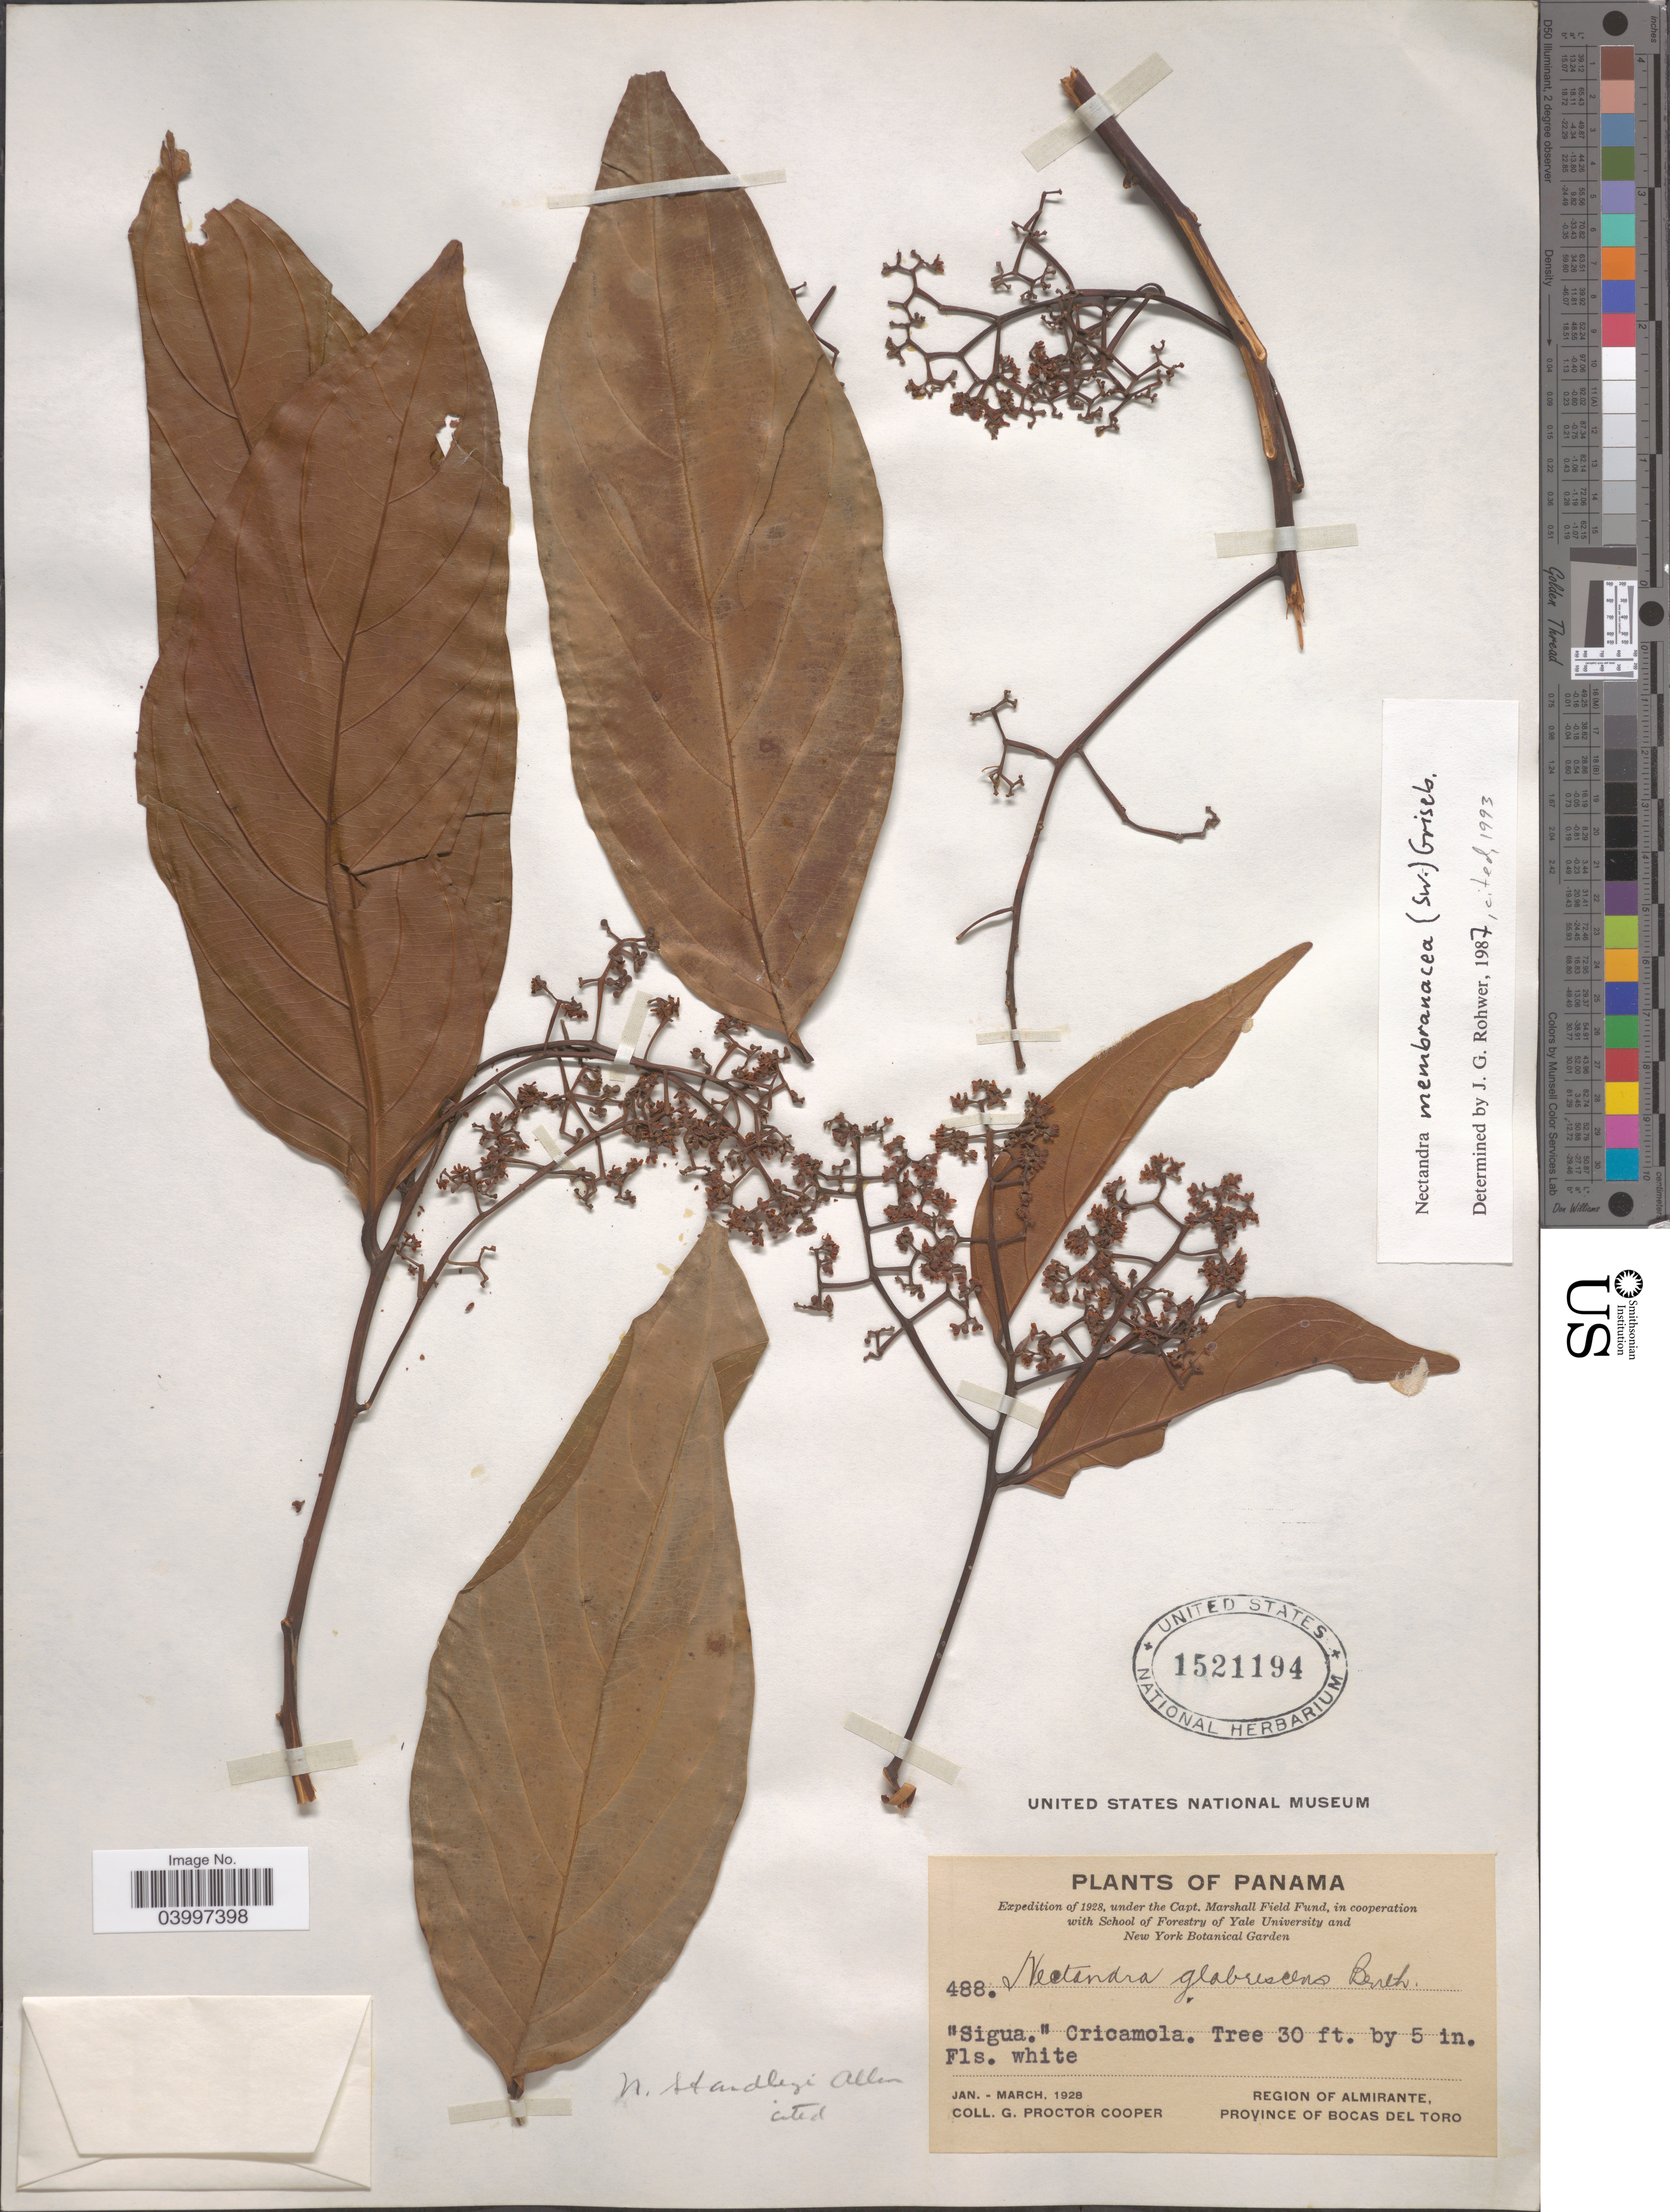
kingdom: Plantae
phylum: Tracheophyta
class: Magnoliopsida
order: Laurales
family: Lauraceae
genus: Nectandra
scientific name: Nectandra membranacea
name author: (Sw.) Griseb.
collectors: G. Cooper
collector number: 488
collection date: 1928-01/1928-03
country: Panama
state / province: Bocas del Toro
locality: Region of Almirante.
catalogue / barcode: US 1521194